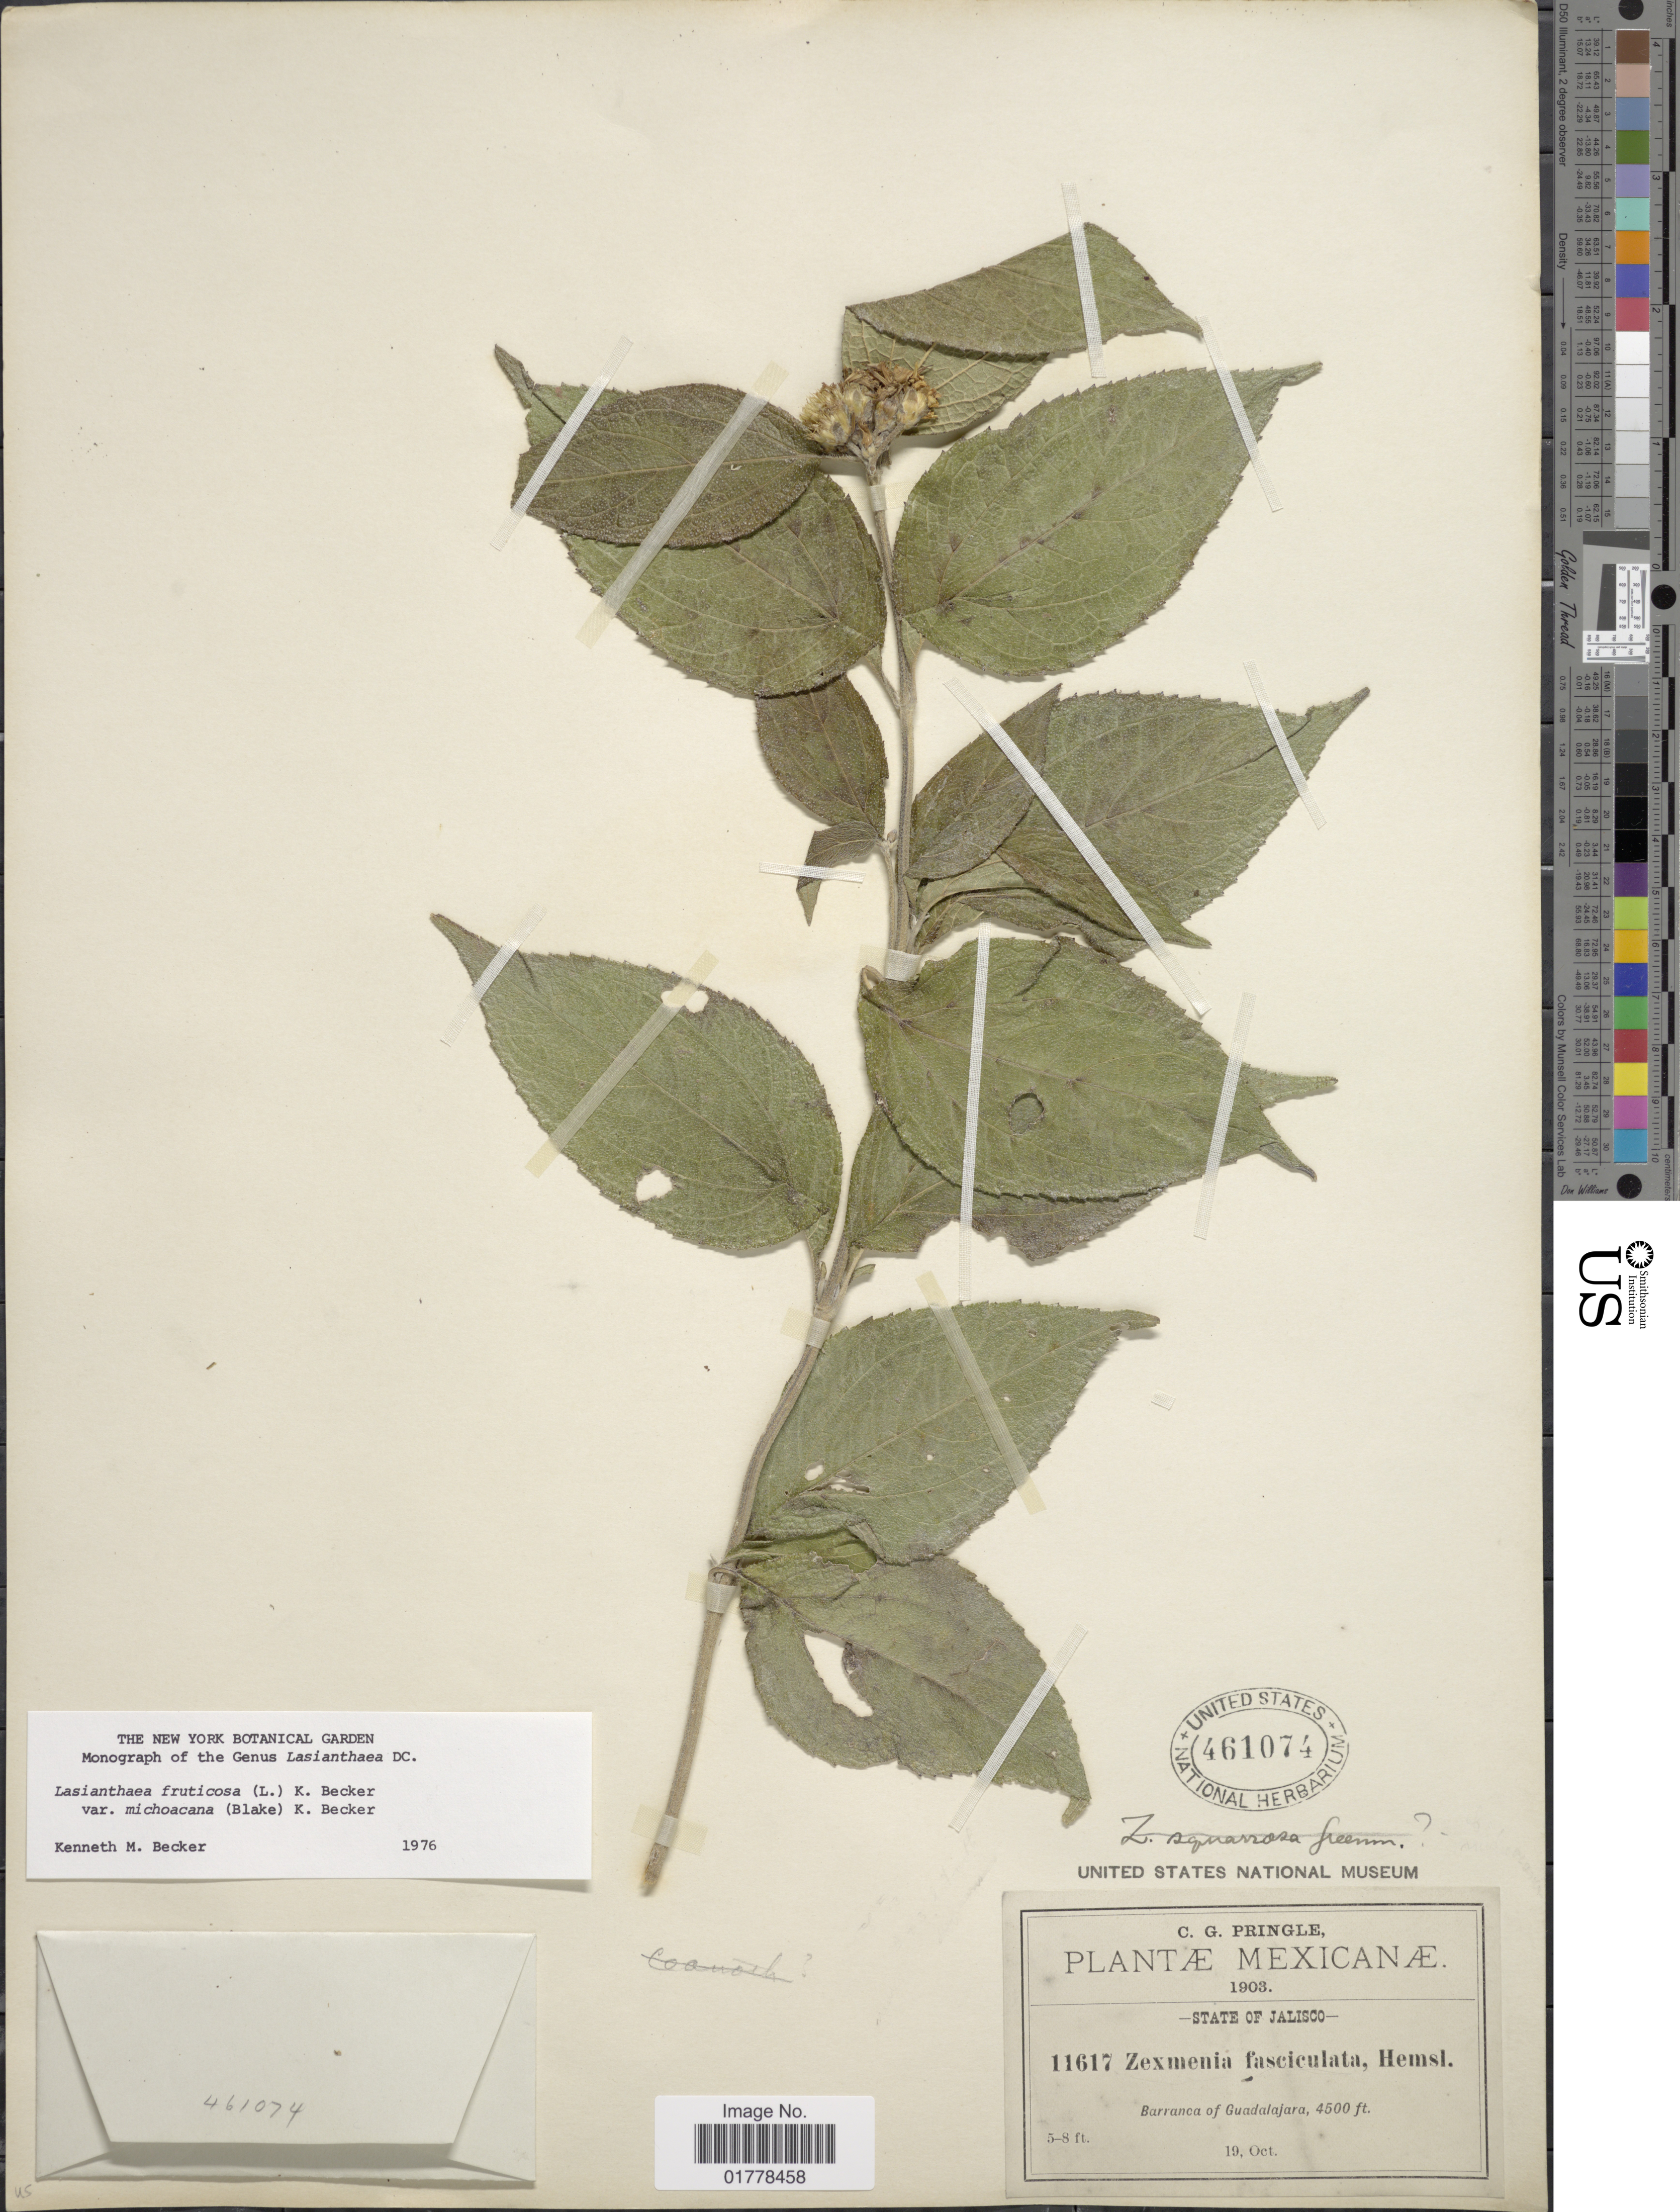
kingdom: Plantae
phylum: Tracheophyta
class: Magnoliopsida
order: Asterales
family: Asteraceae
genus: Lasianthaea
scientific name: Lasianthaea fruticosa var. michoacana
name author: (S.F. Blake) K.M. Becker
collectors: C. G. Pringle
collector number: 11617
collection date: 1903-10-19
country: Mexico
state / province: Jalisco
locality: State of Jalisco. Barranca of Guadalajara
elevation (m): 1372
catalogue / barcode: US 461074